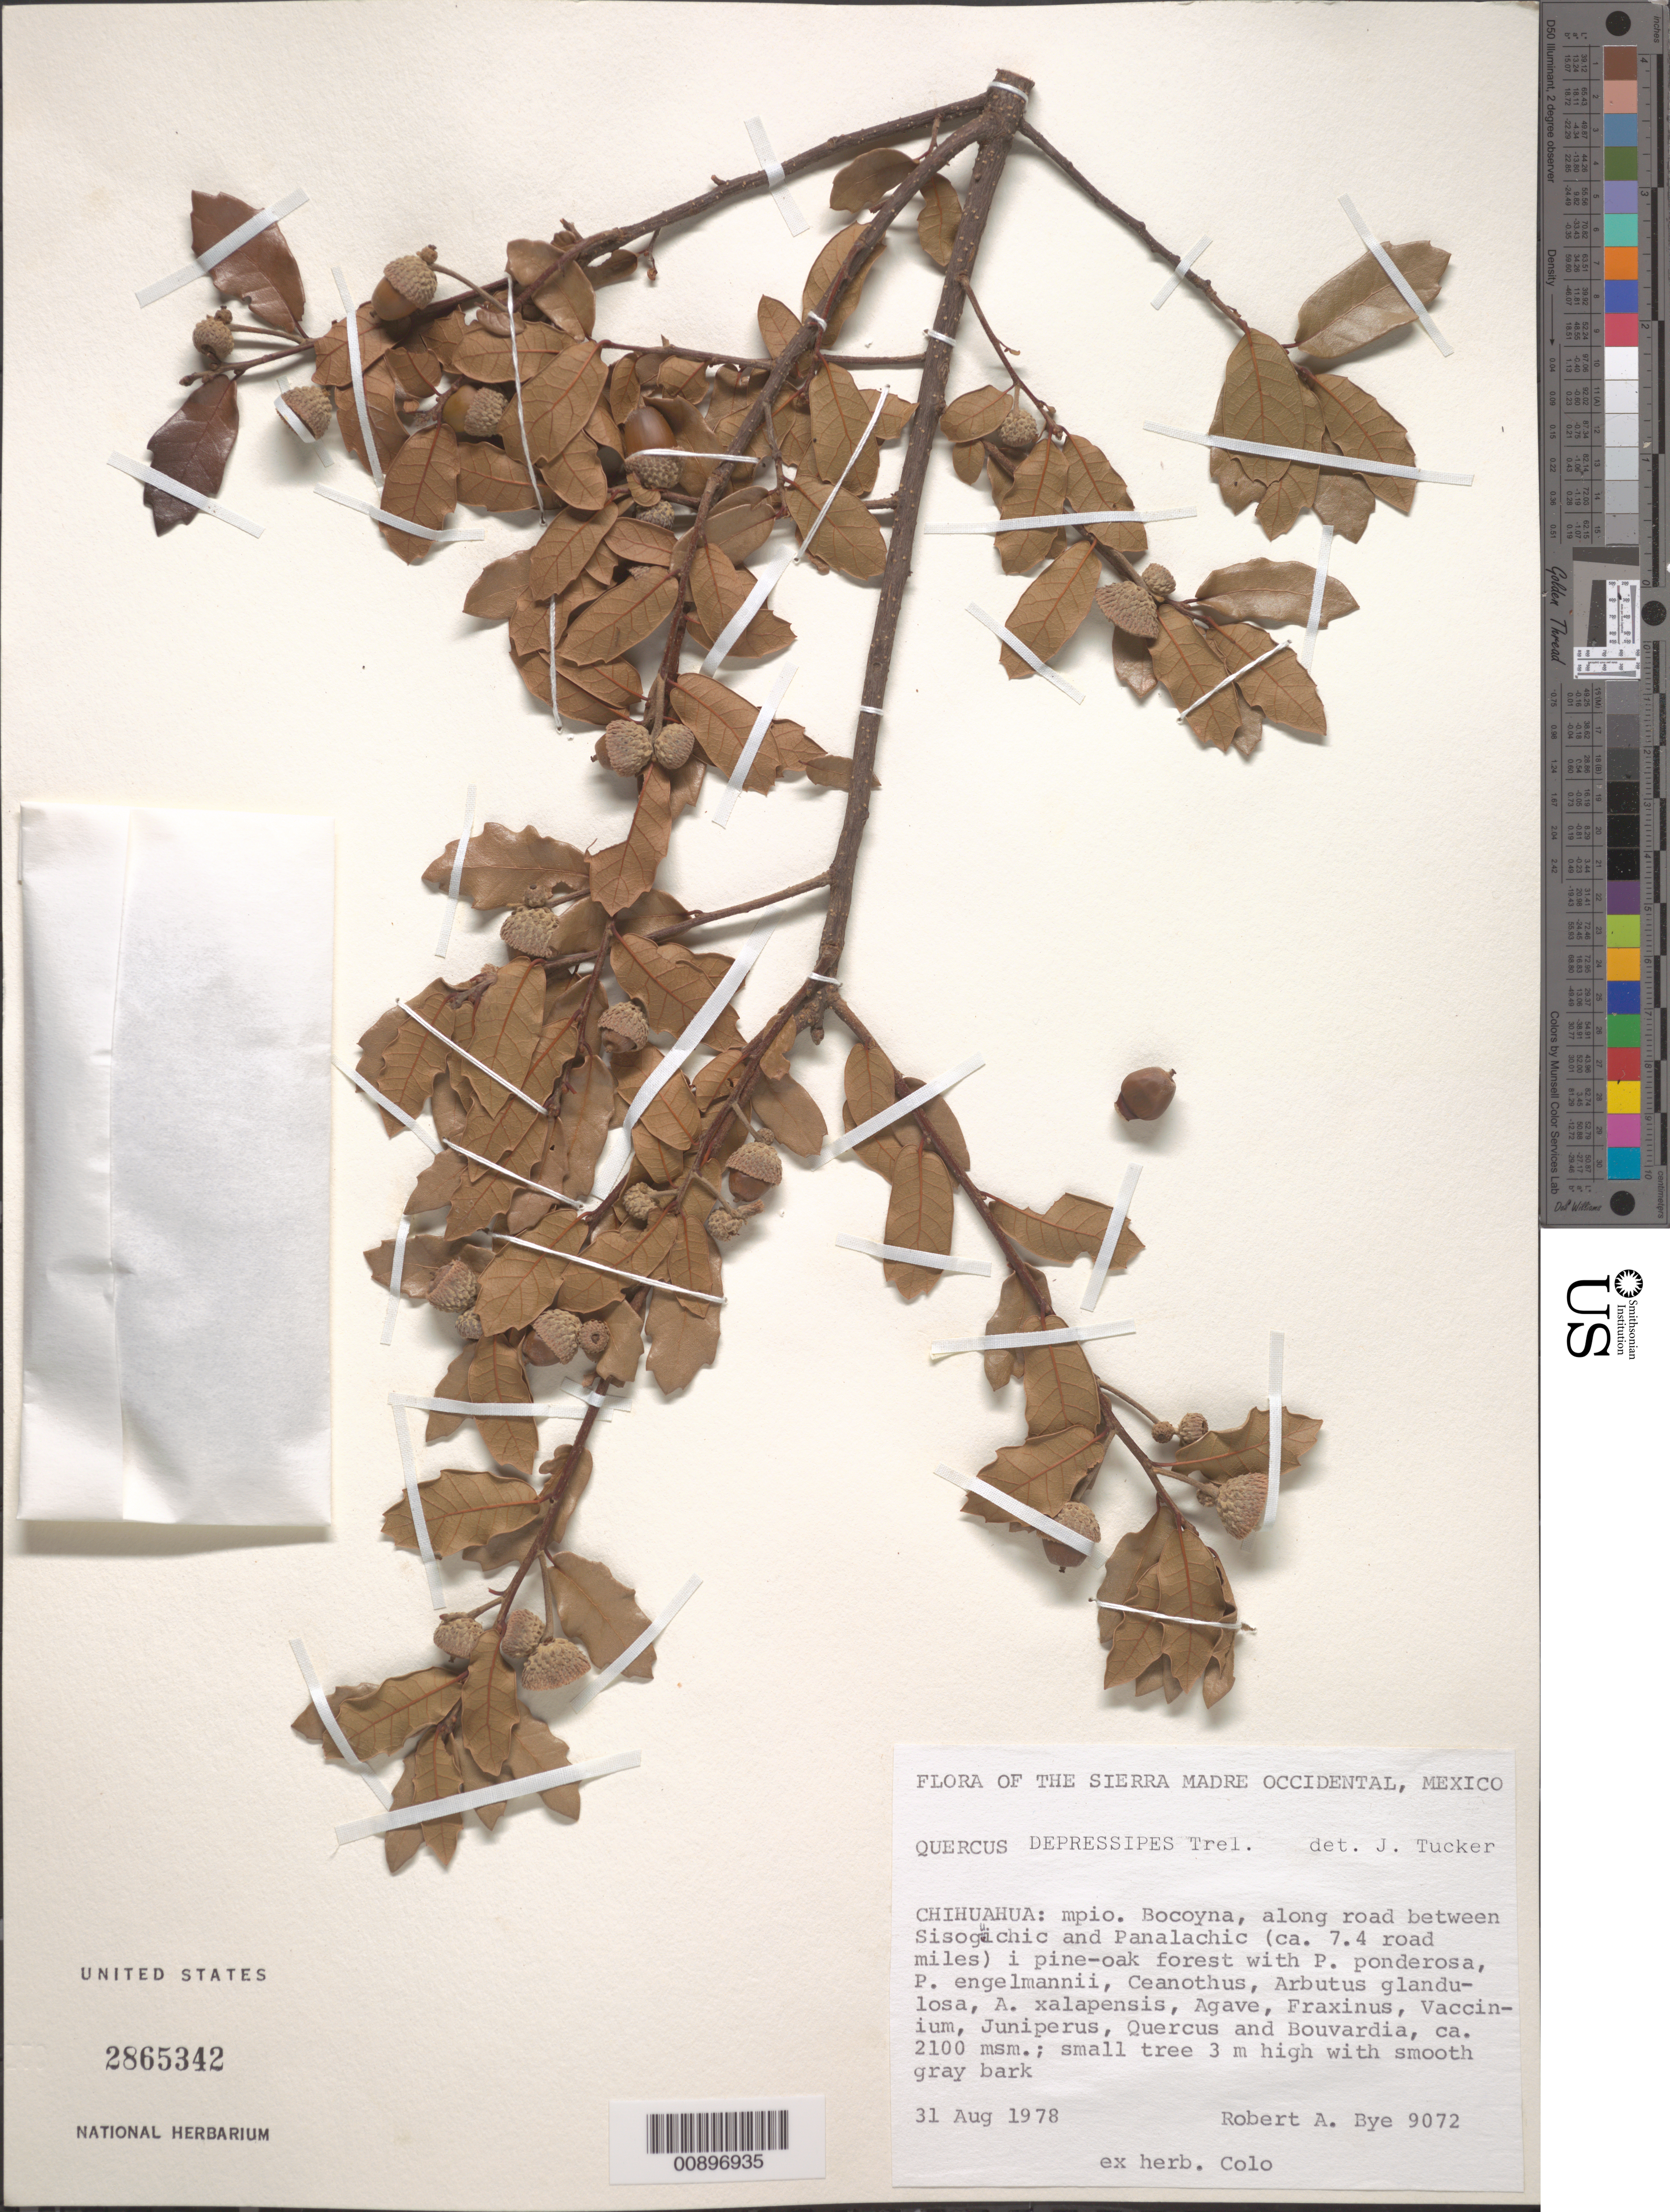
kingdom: Plantae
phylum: Tracheophyta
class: Magnoliopsida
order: Fagales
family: Fagaceae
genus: Quercus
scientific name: Quercus depressipes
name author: Trel.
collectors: R. A. Bye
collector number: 9072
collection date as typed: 31 Aug 1978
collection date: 1978-08-31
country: Mexico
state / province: Chihuahua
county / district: Bocoyna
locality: Chihuahua: mpio. Bocoyna, along road between Sisoguichic and Panalachic (ca. 7.4 road miles).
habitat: In pine-oak forest with P. ponderosa, P. engelmannii, Ceanothus, Arbutus glandulosa, A. xalapensis, Agave, Fraxinus, ..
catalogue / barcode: US 2865342